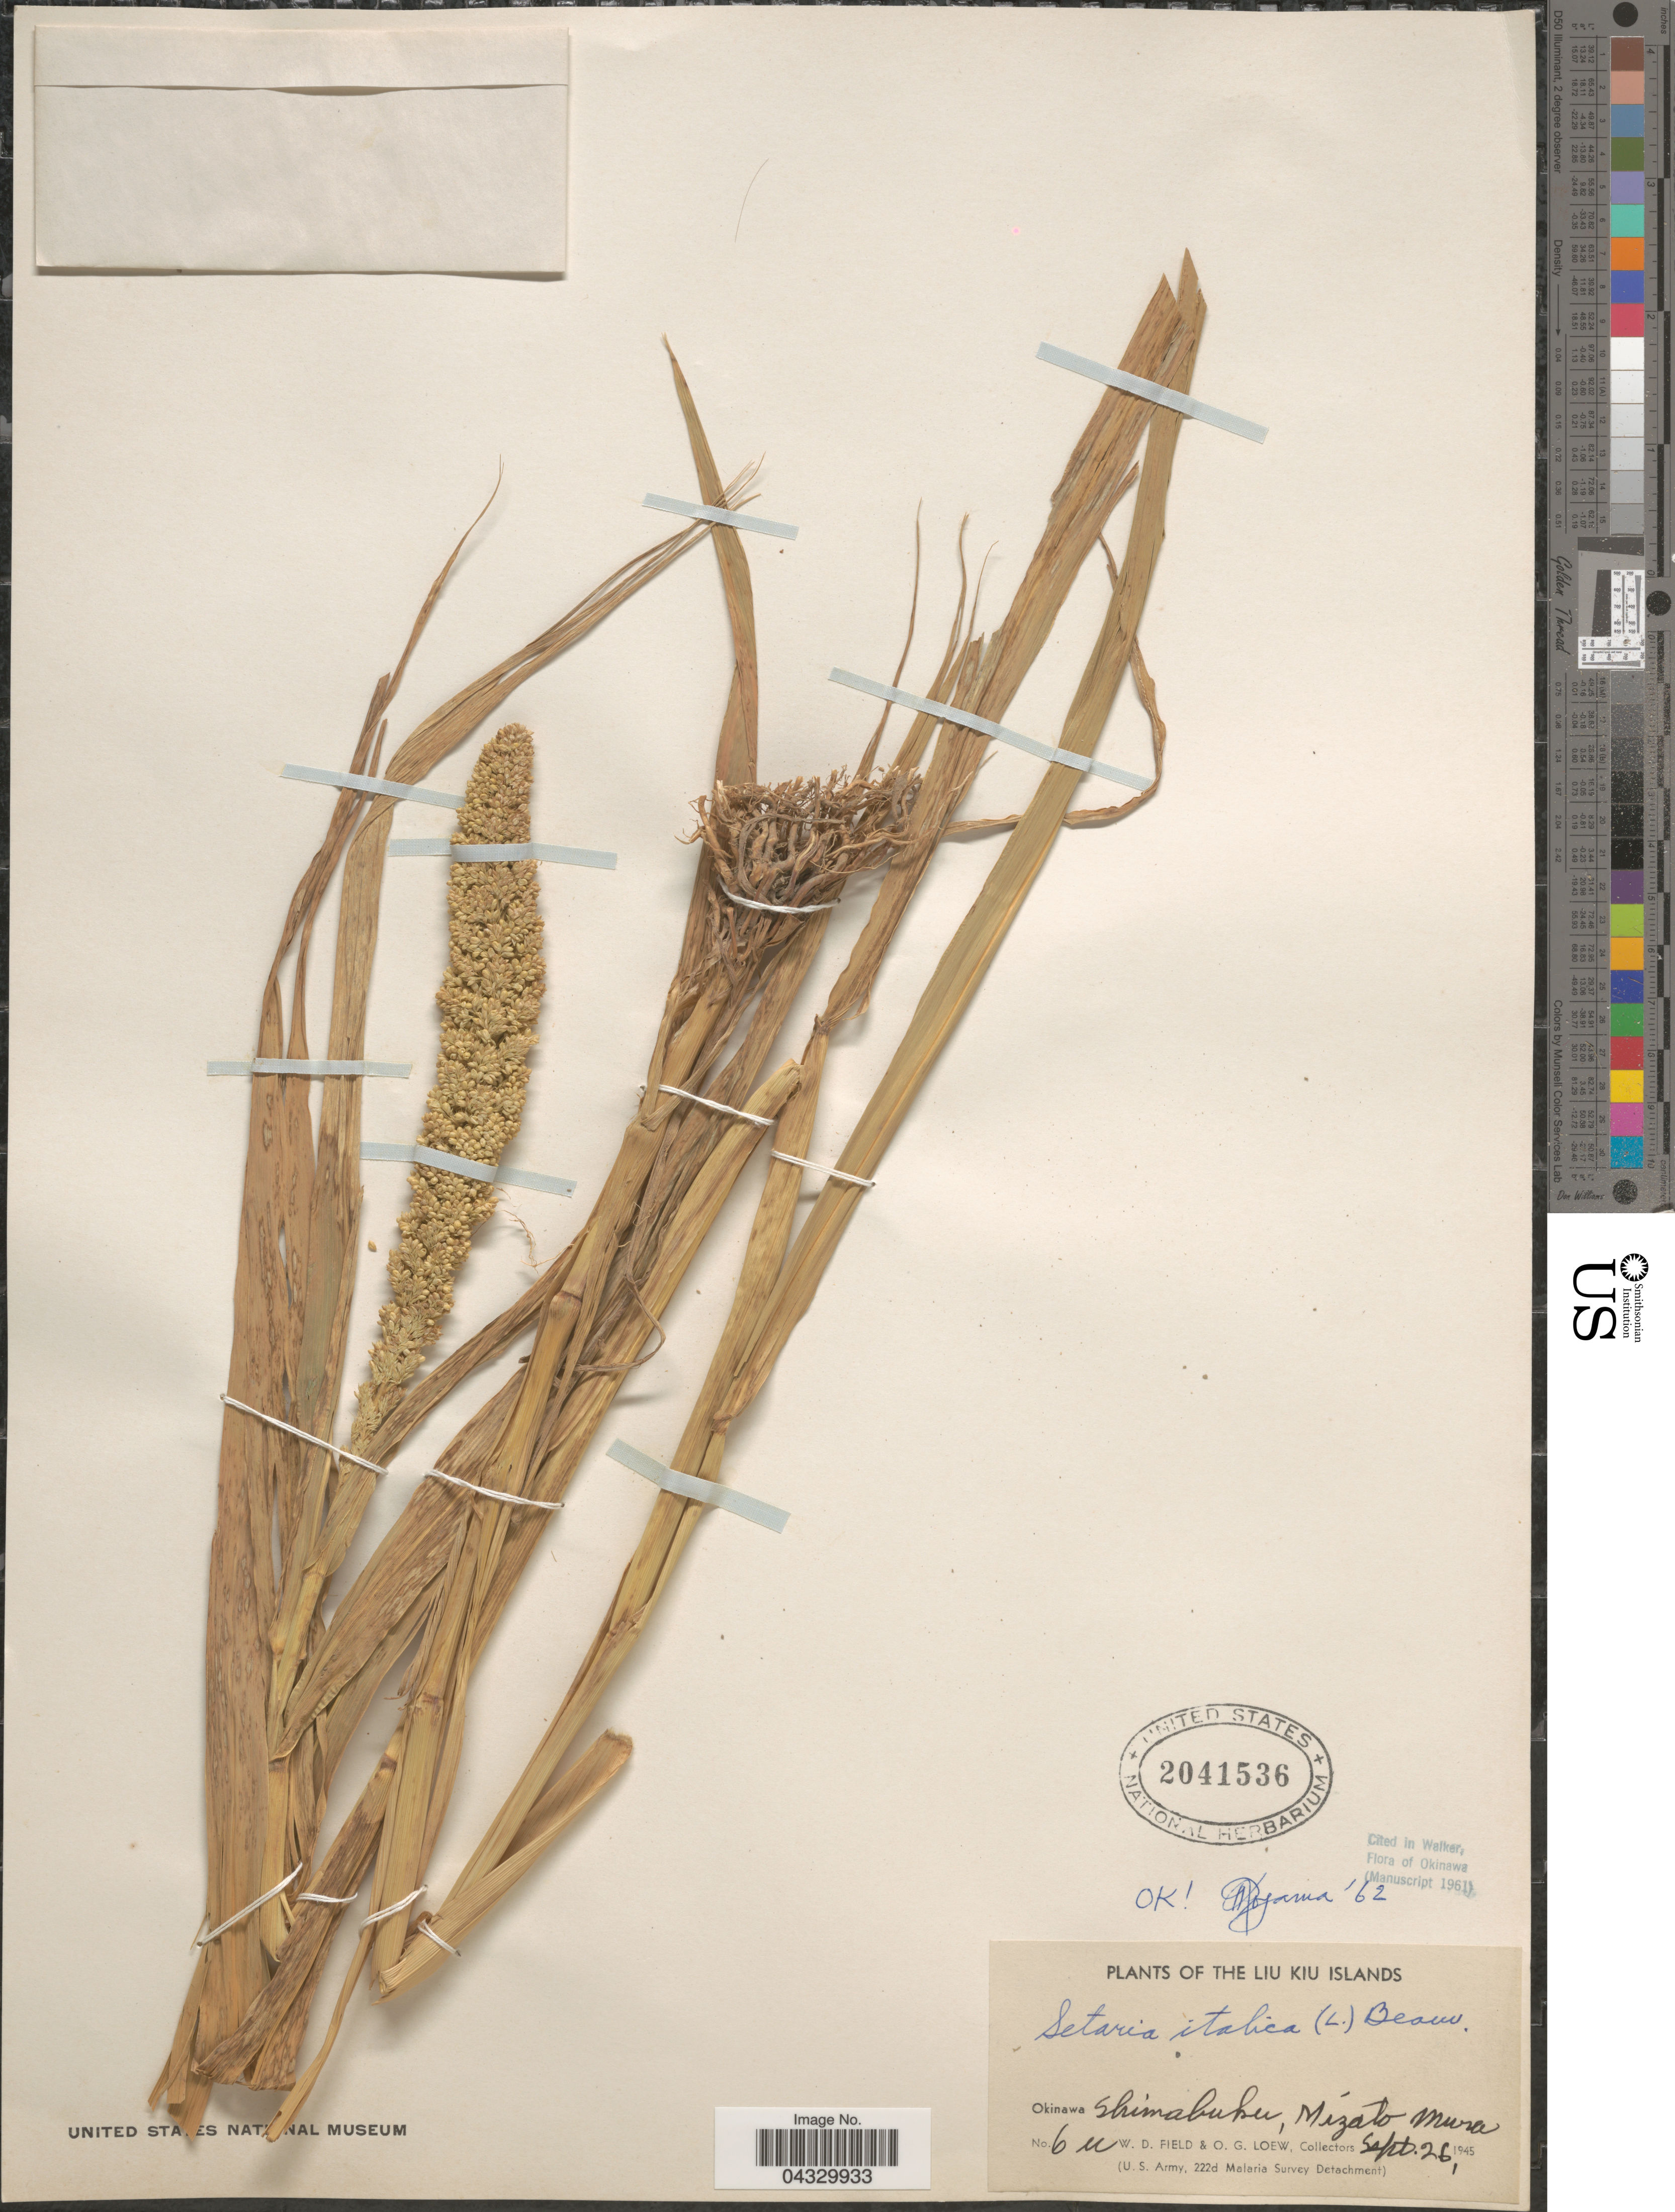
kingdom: Plantae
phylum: Tracheophyta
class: Liliopsida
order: Poales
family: Poaceae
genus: Setaria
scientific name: Setaria italica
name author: (L.) P. Beauv.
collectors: W. D. Field & O. G. Loew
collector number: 6u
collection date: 1945-09-26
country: Japan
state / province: Okinawa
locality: Liu Kiu Islands. Okinawa Shimabuku, Mizato Mura. (U.S. Army, 222d Malaria Survey Detachment).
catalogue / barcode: US 2041536